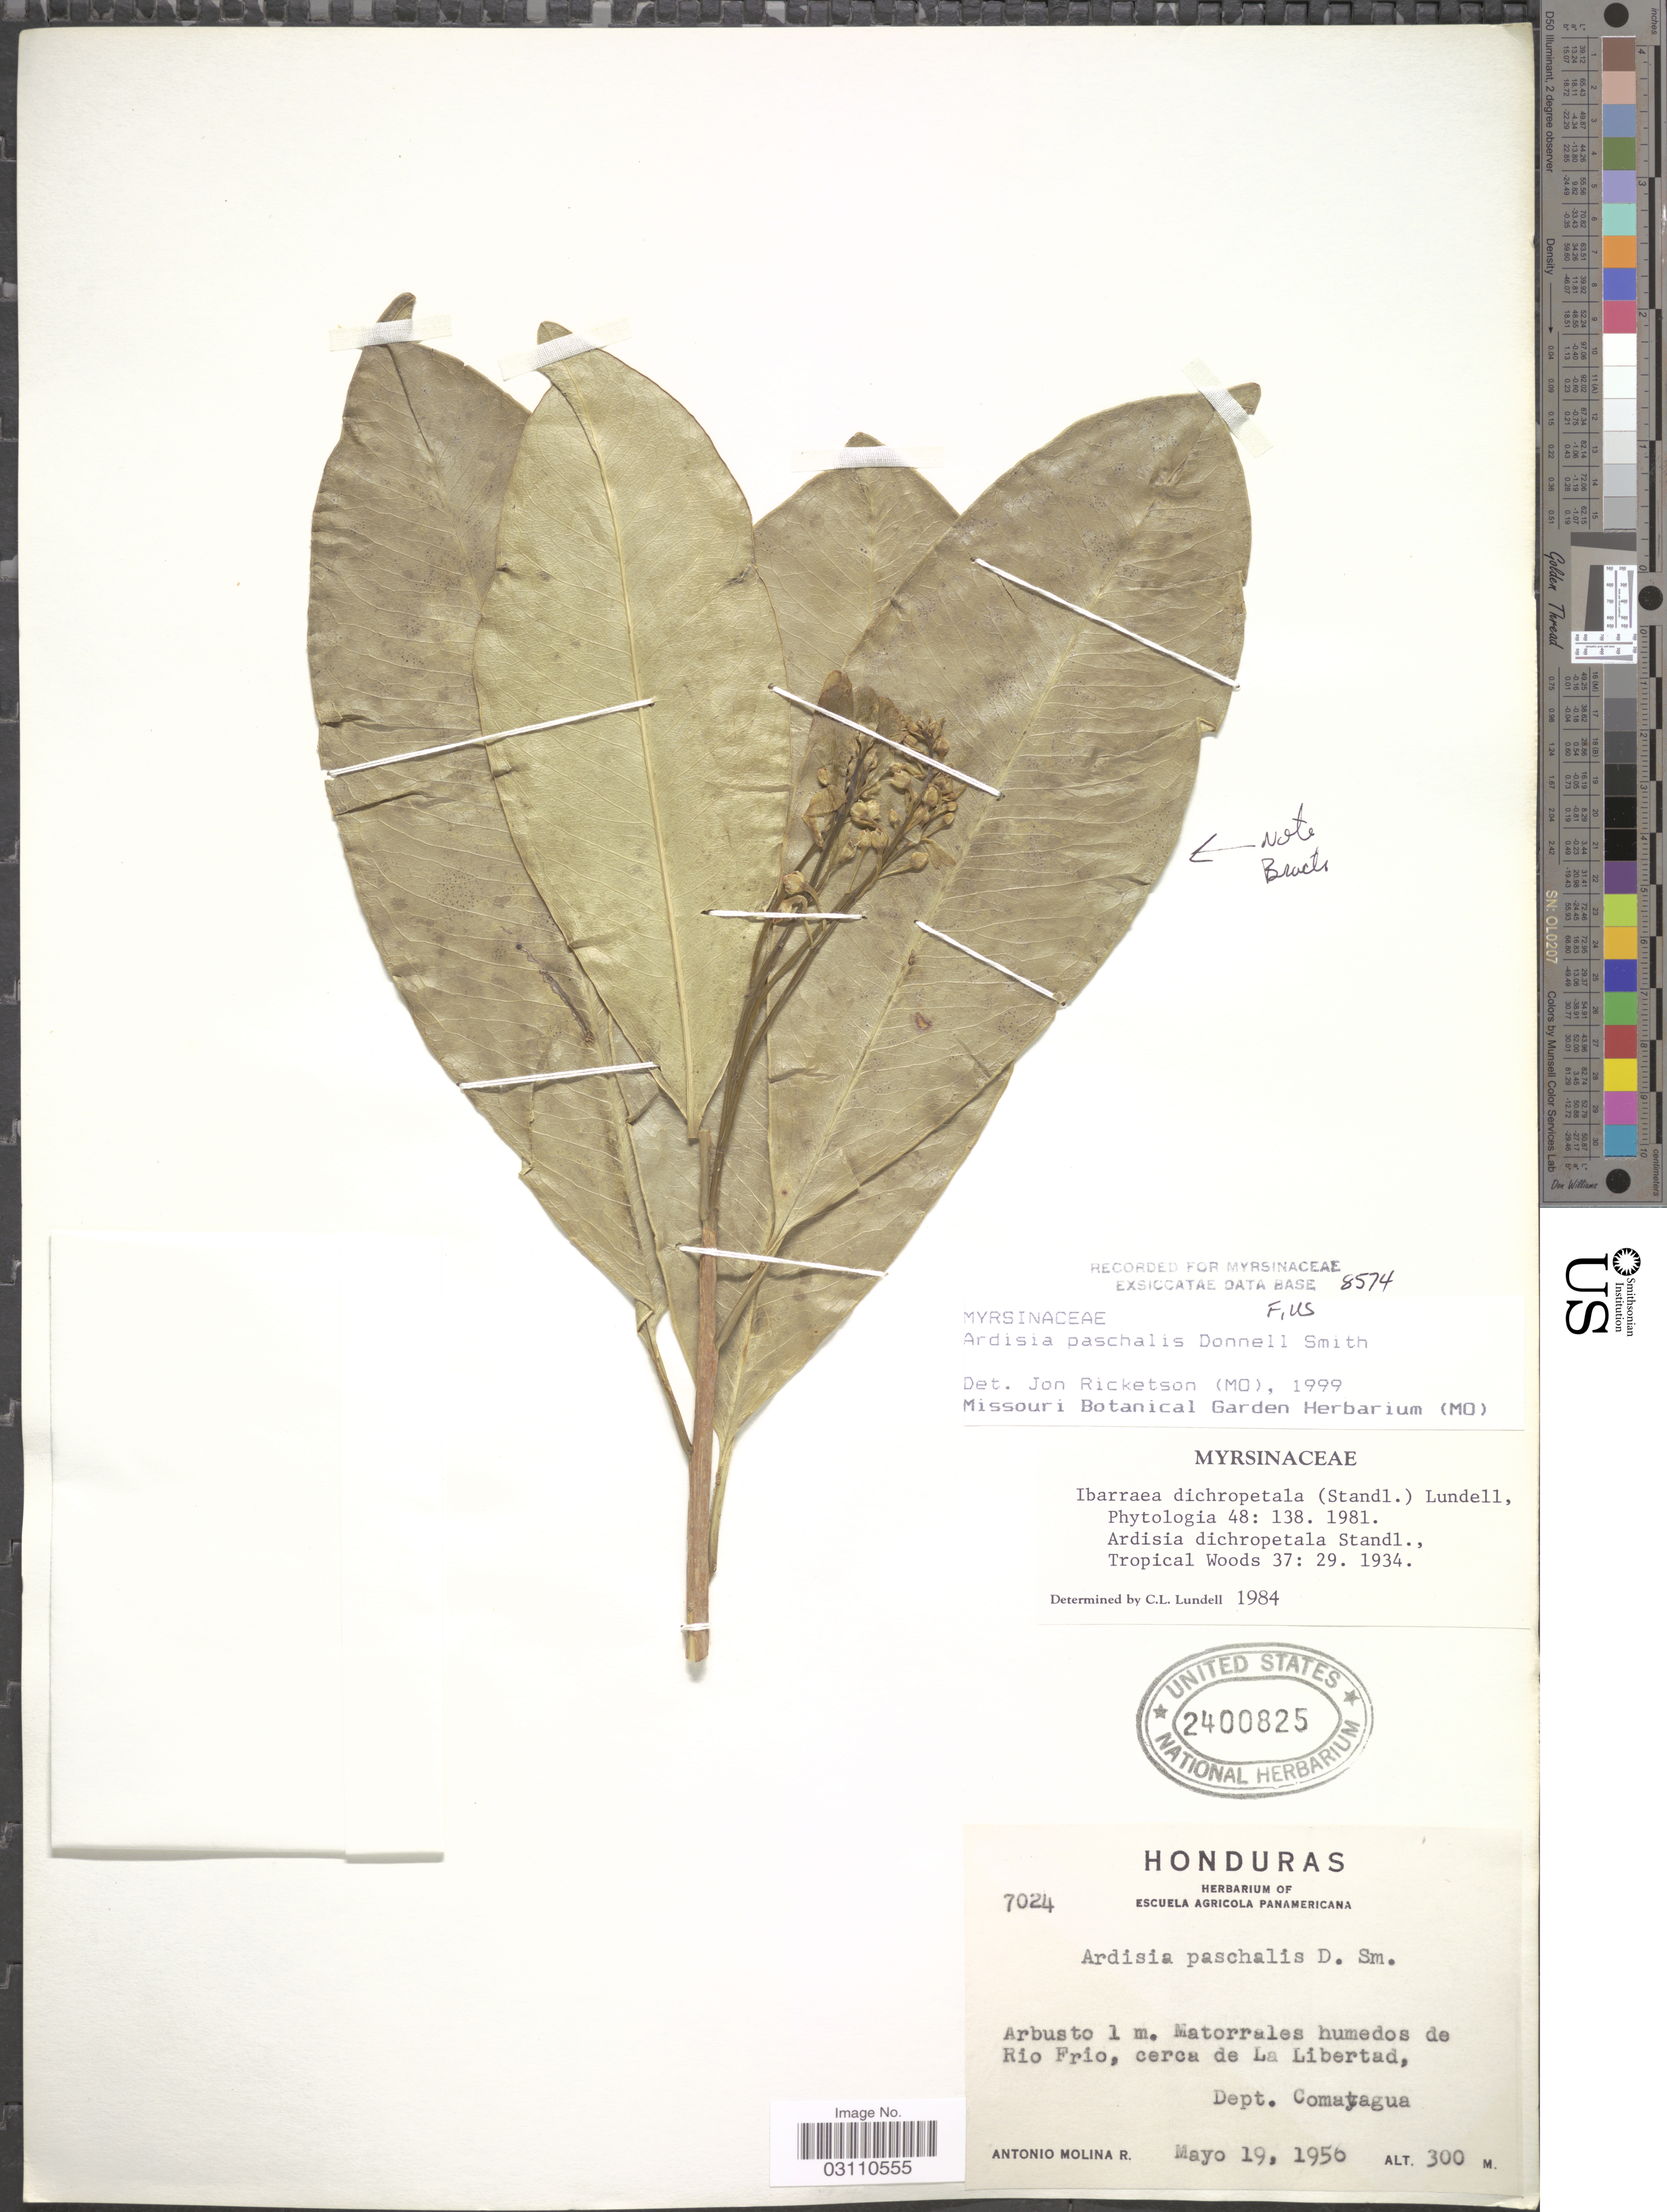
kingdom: Plantae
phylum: Tracheophyta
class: Magnoliopsida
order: Ericales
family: Primulaceae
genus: Ardisia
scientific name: Ardisia paschalis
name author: Donn. Sm.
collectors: A. Molina R.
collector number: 7024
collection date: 1956-05-19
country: Honduras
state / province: Comayagua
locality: Matorrales humedos de Rio Frio, cerca de La Libertad, Dept. Comayagua.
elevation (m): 300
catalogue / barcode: US 2400825